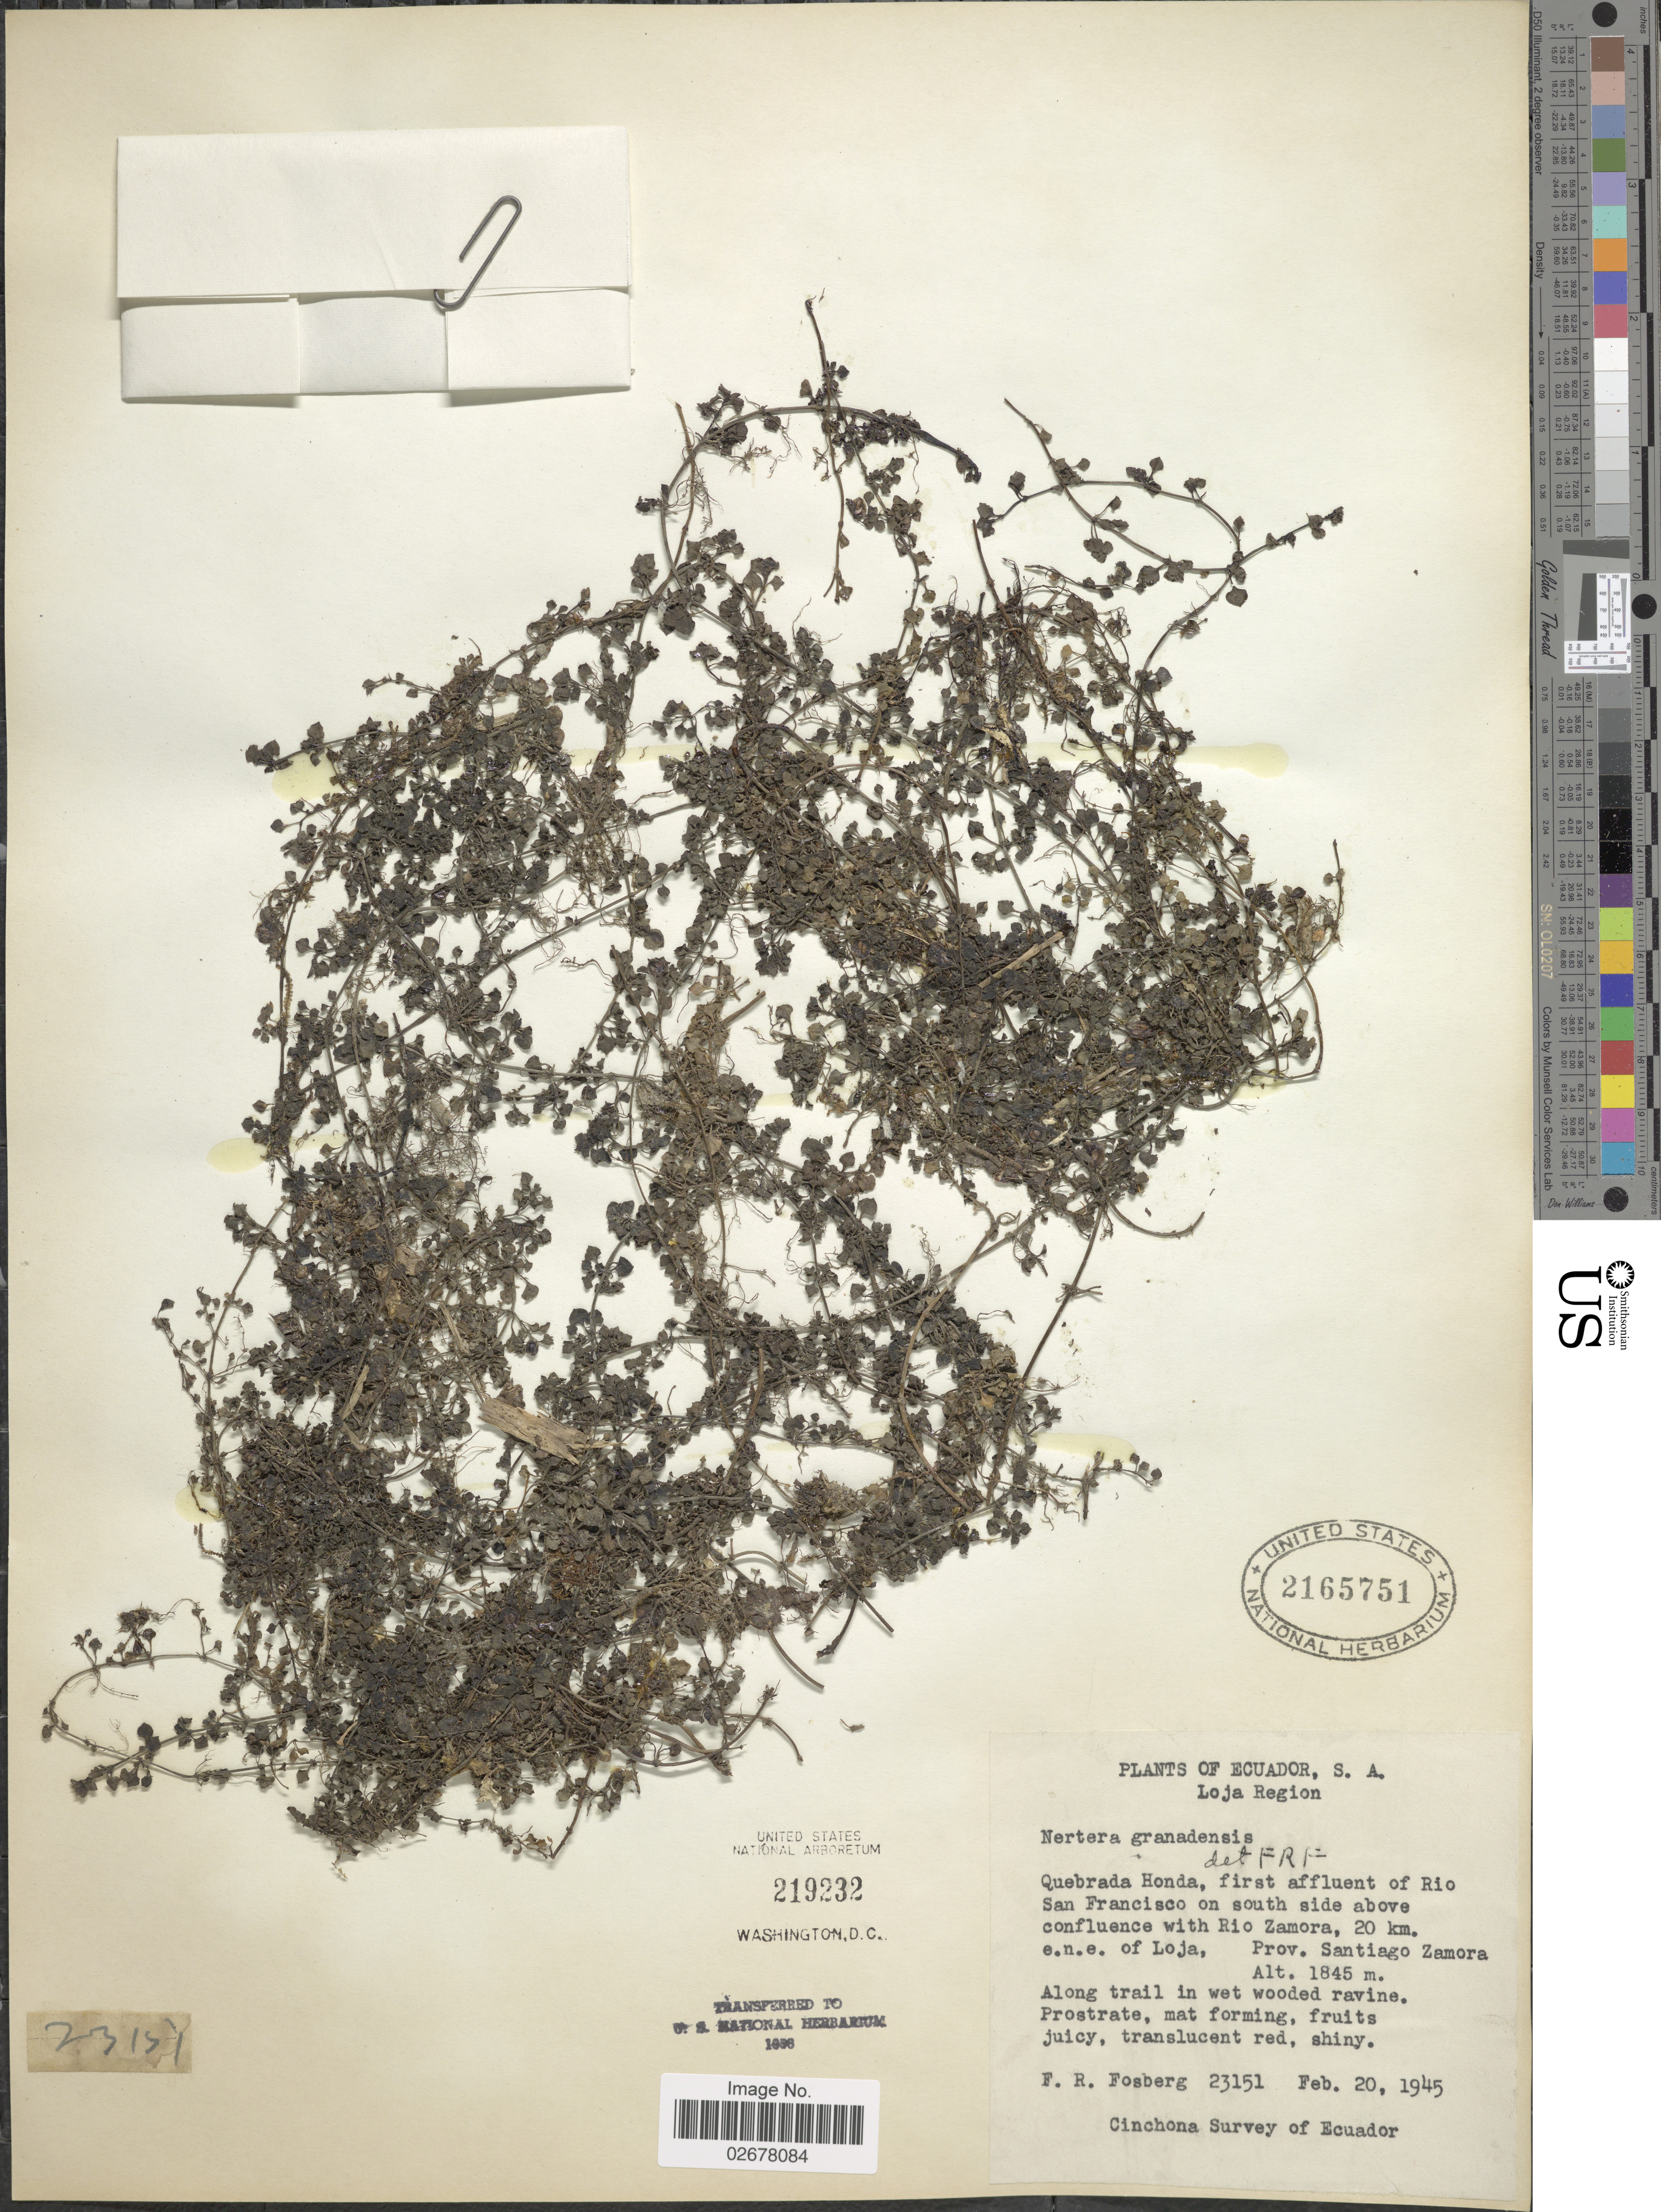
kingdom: Plantae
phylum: Tracheophyta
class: Magnoliopsida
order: Gentianales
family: Rubiaceae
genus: Nertera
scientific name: Nertera depressa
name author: Banks & Sol. ex Gaertn.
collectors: F. R. Fosberg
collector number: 23151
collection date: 1945-02-20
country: Ecuador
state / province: Loja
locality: Loja Region, Quebrada Honda, first affluent of Rio San Francisco on south side above confluence with Rio Zamora, 20 km e.n.e. of Loja, Prov. Santiago Zamora. Along trail in wet wooded ravine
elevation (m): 1845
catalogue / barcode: US 2165751